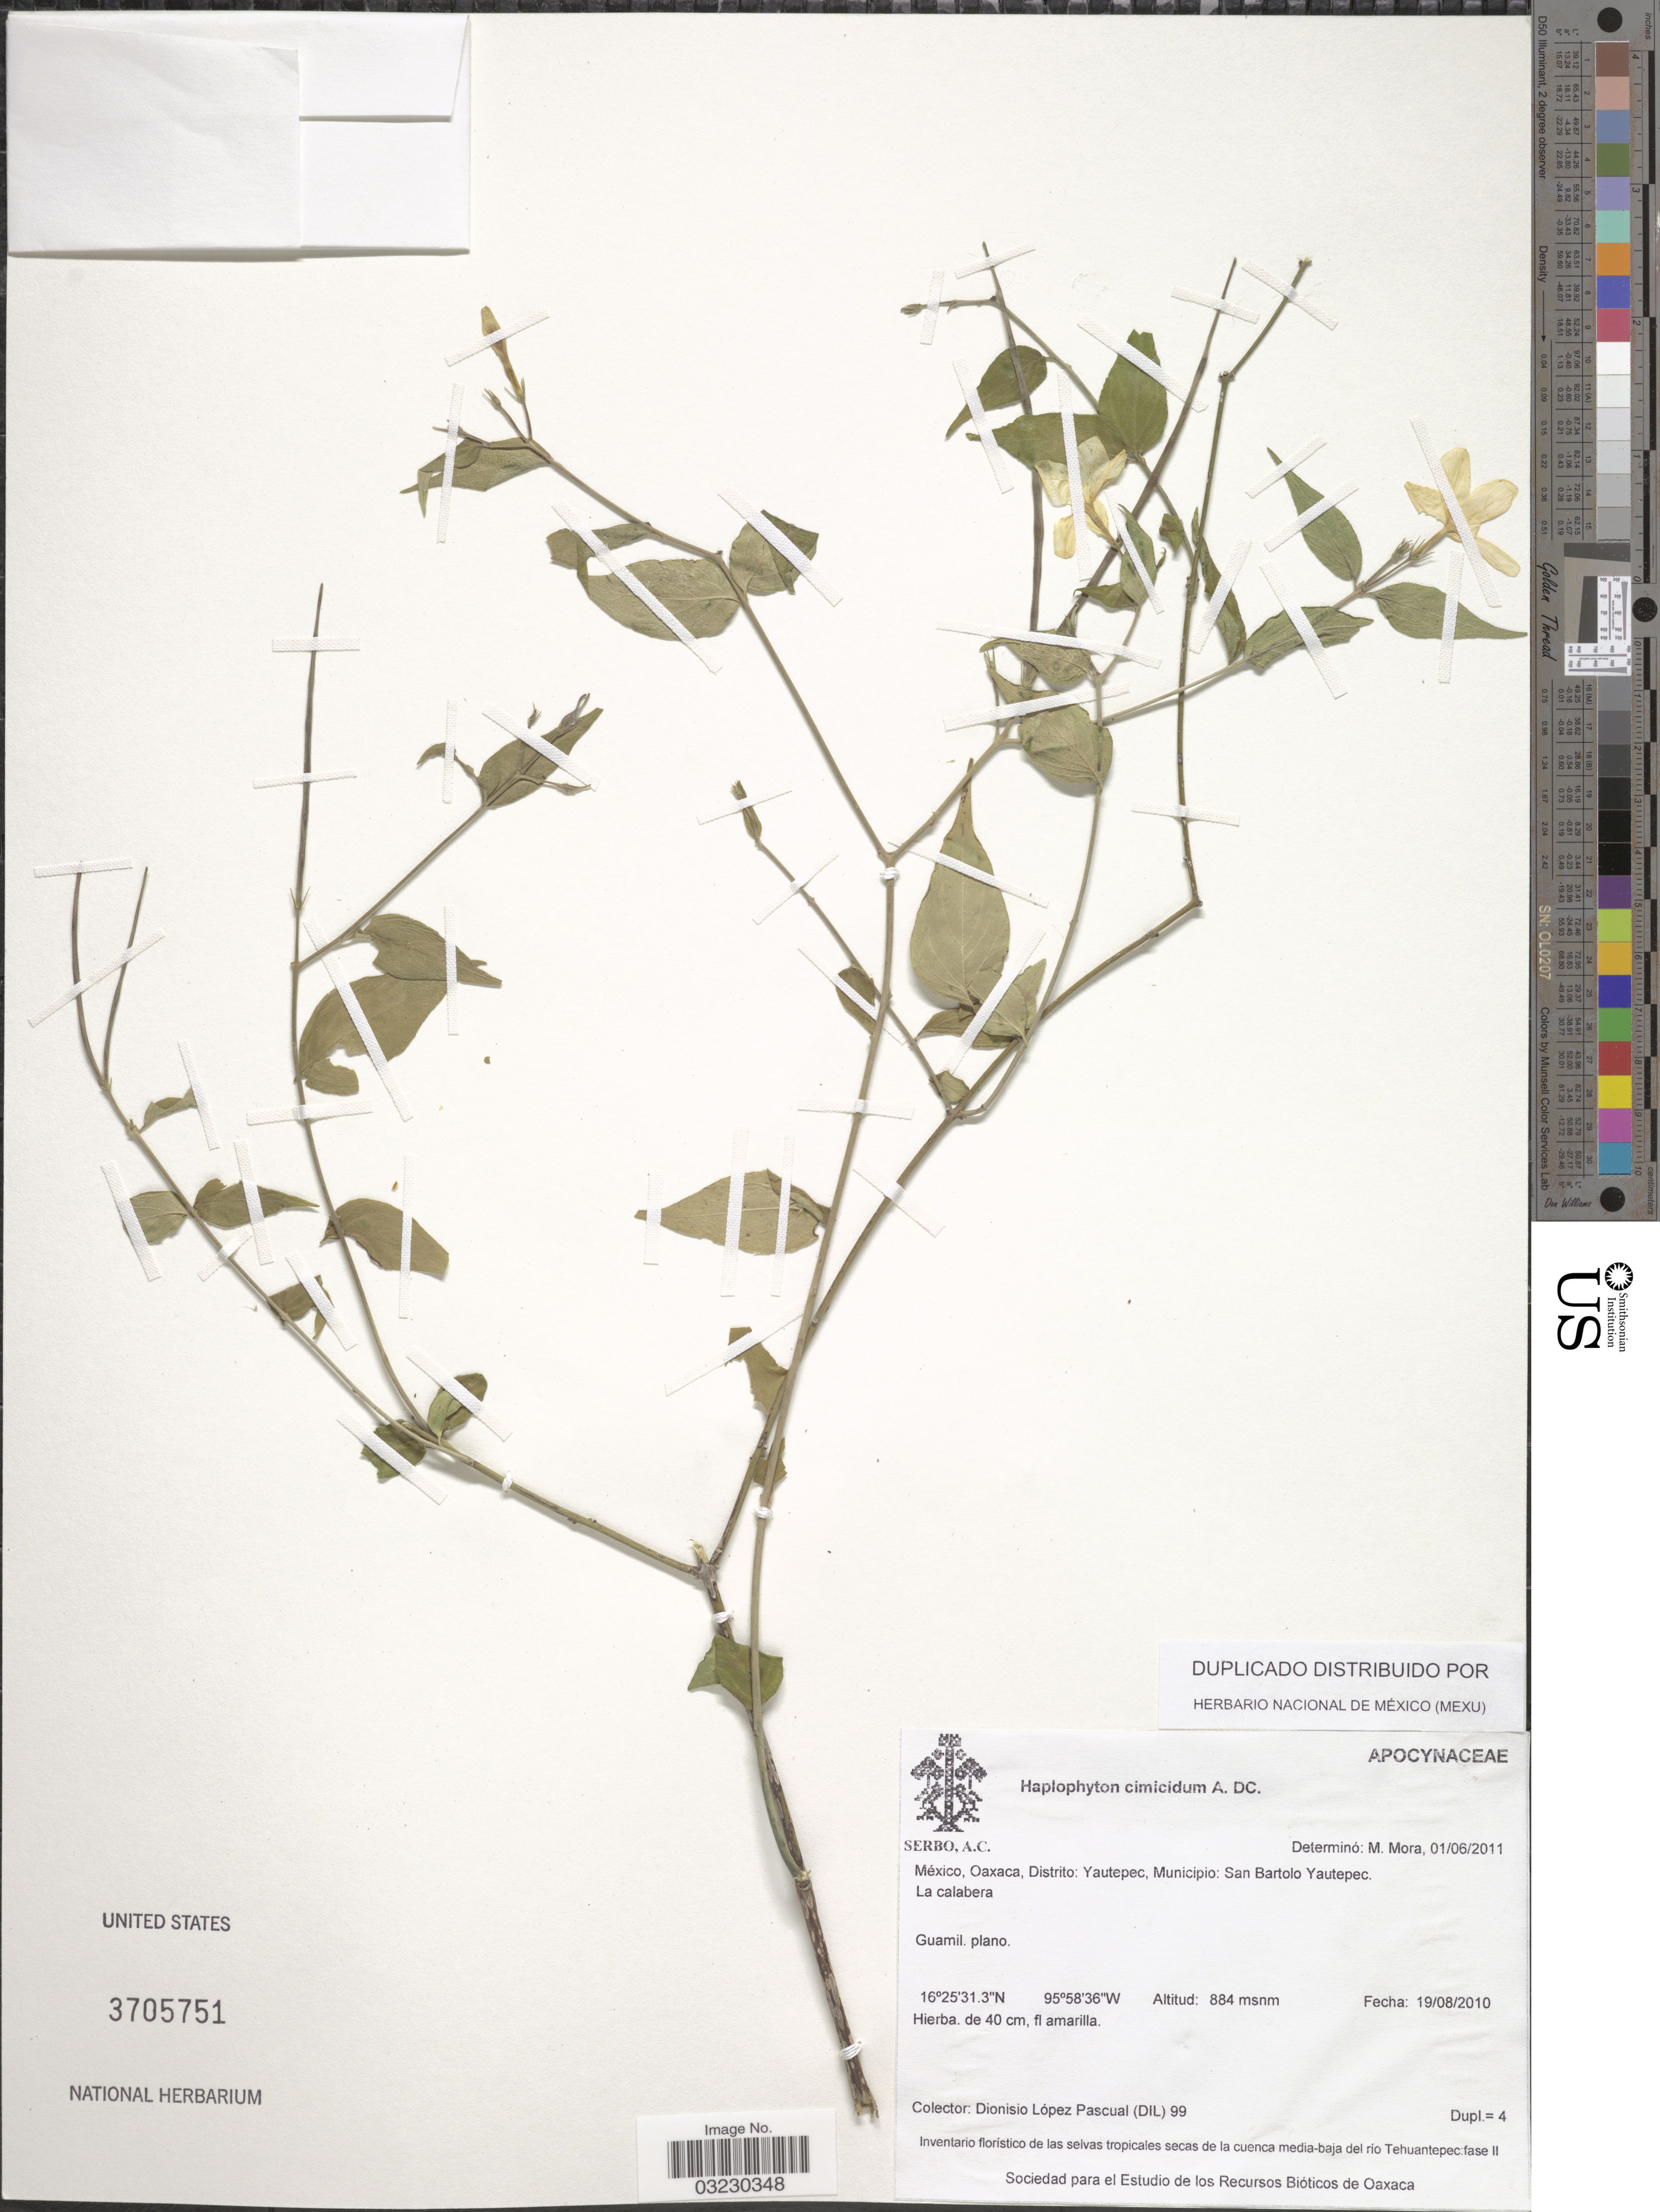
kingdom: Plantae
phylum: Tracheophyta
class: Magnoliopsida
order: Gentianales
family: Apocynaceae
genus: Haplophyton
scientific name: Haplophyton cimicidum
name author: A. DC.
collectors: D. Lopez Pascual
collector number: (DIL) 99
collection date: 2010-08-19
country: Mexico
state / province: Oaxaca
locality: México, Oaxaca, Distrito: Yautepec, Municipio: San Bartolo Yautepec. La calabera.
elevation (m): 884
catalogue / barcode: US 3705751